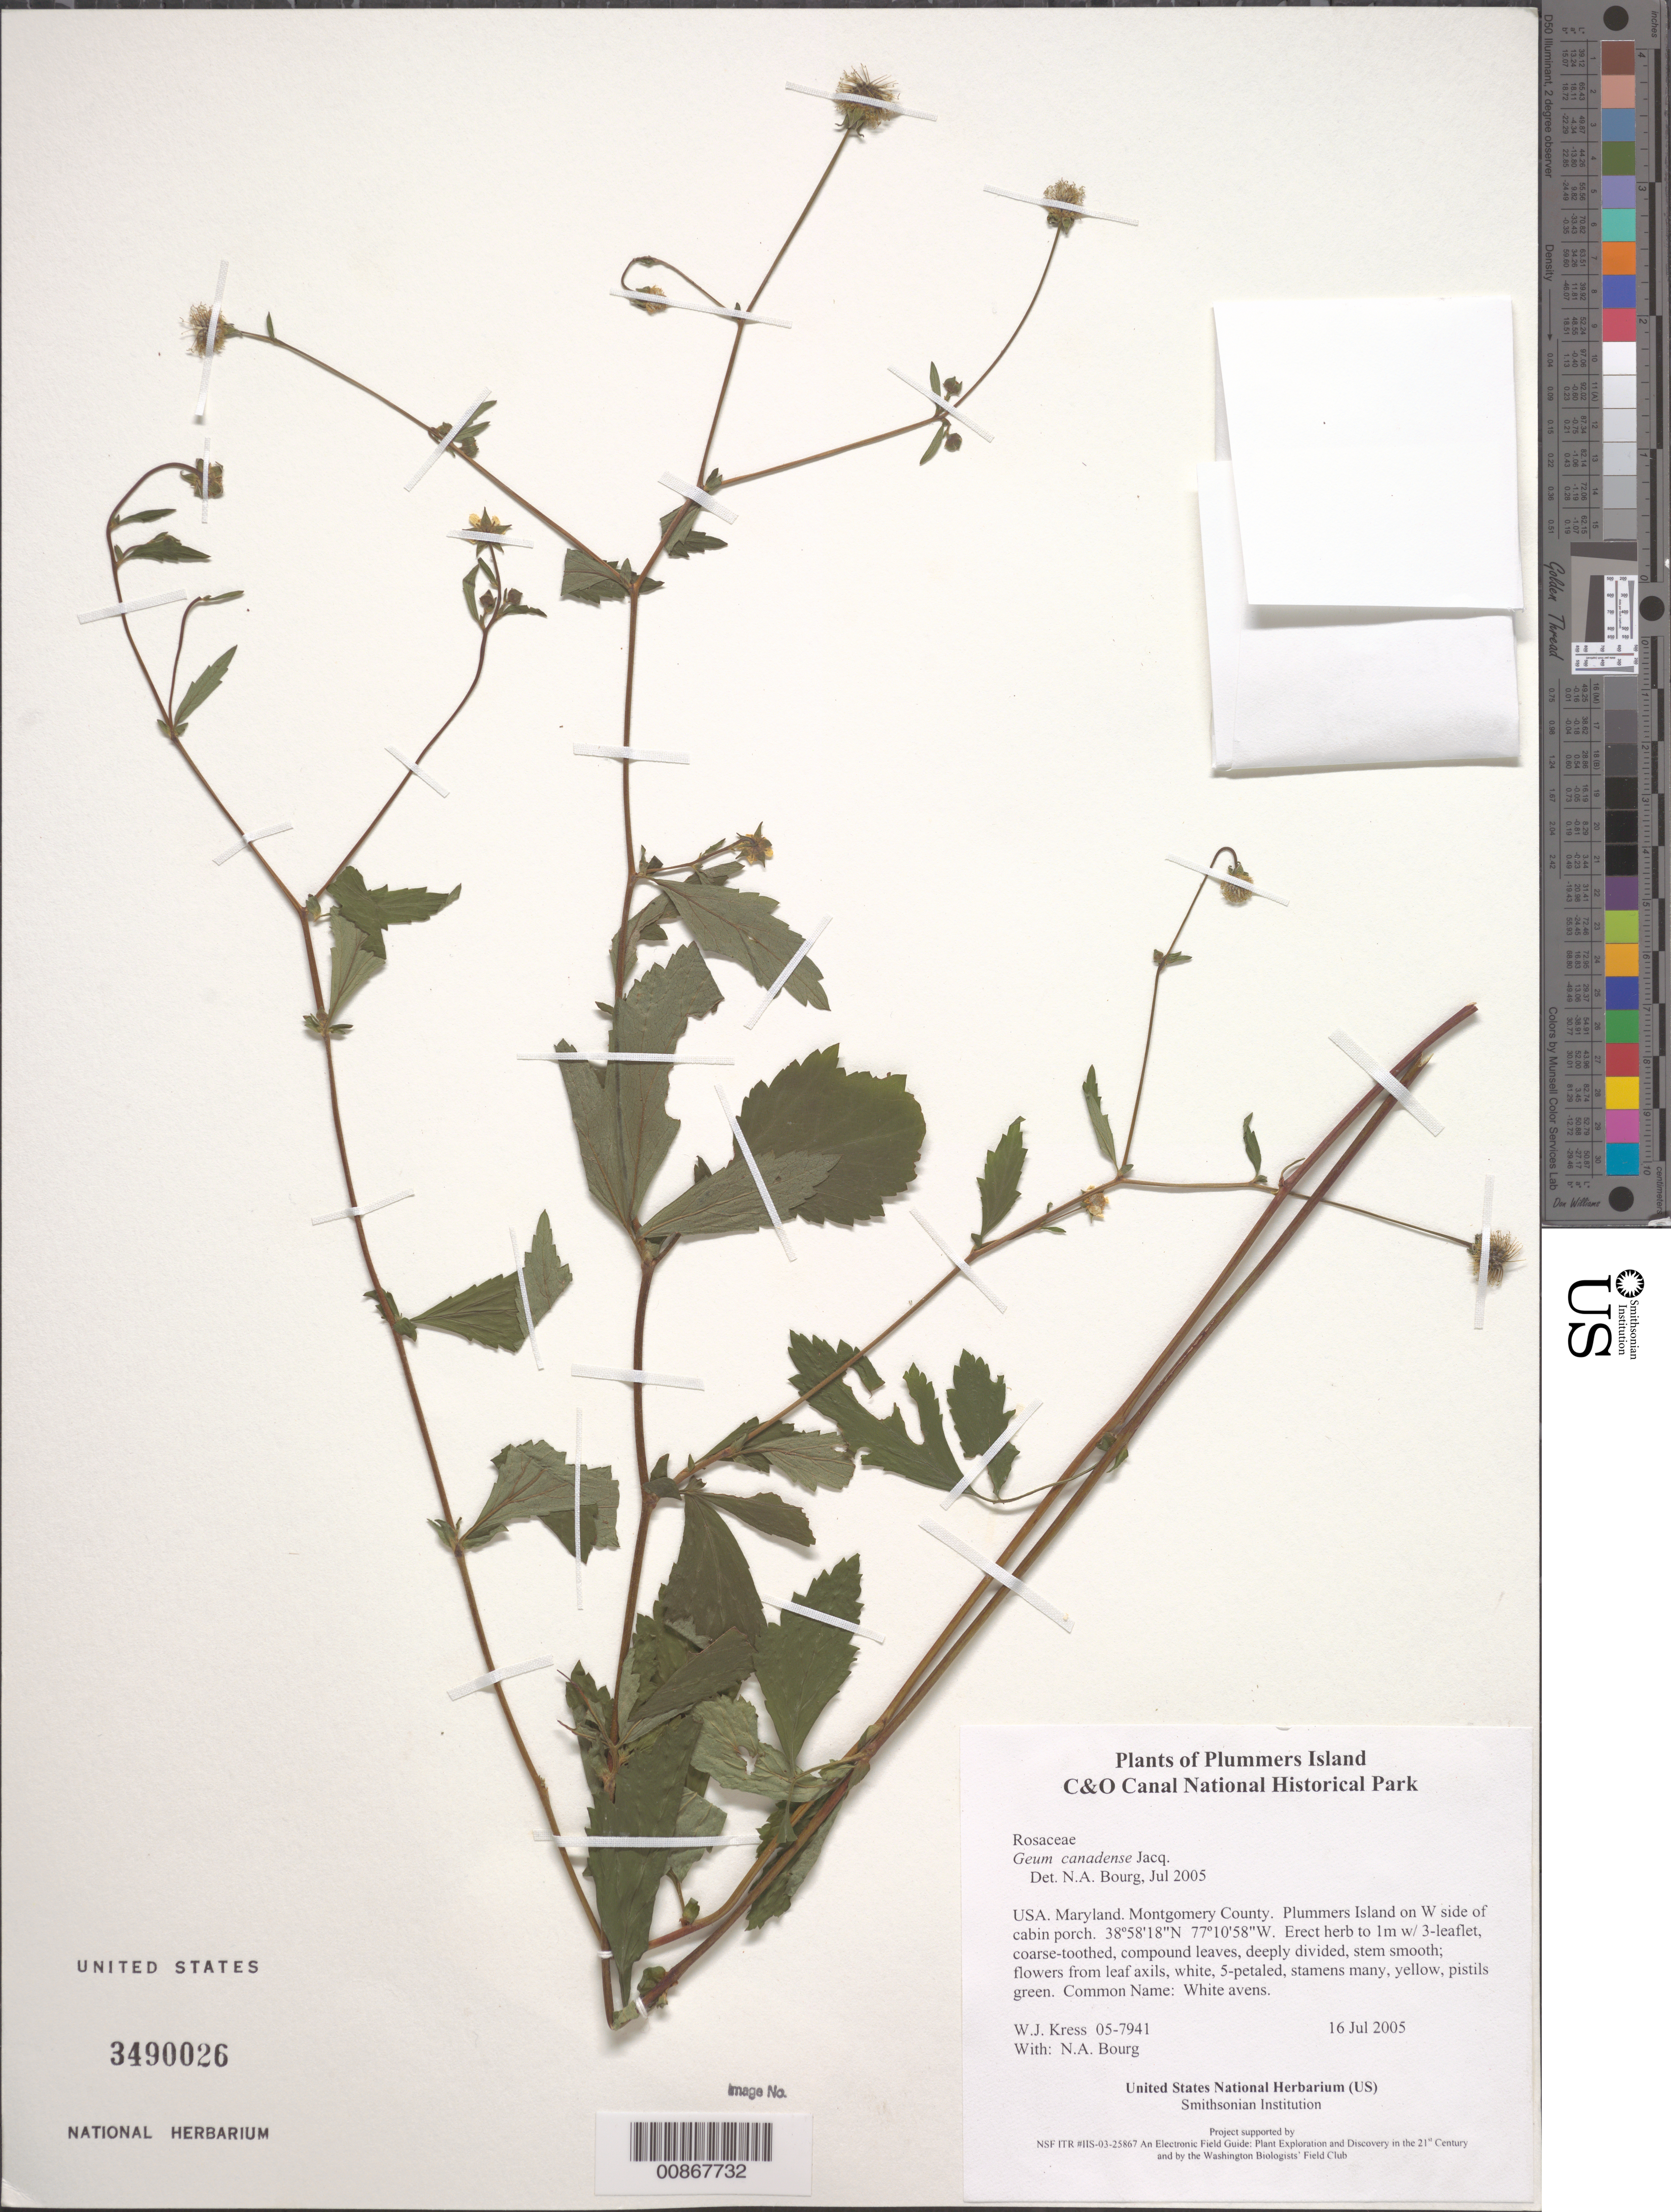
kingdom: Plantae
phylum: Tracheophyta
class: Magnoliopsida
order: Rosales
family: Rosaceae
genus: Geum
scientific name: Geum canadense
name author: Jacq.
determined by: Bourg, N. A.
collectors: W. J. Kress & N. A. Bourg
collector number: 05-7941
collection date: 2005-07-16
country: United States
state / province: Maryland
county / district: Montgomery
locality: Chesapeake and Ohio Canal National Historical Park, Plummers Island on W side of cabin porch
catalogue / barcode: US 3490026